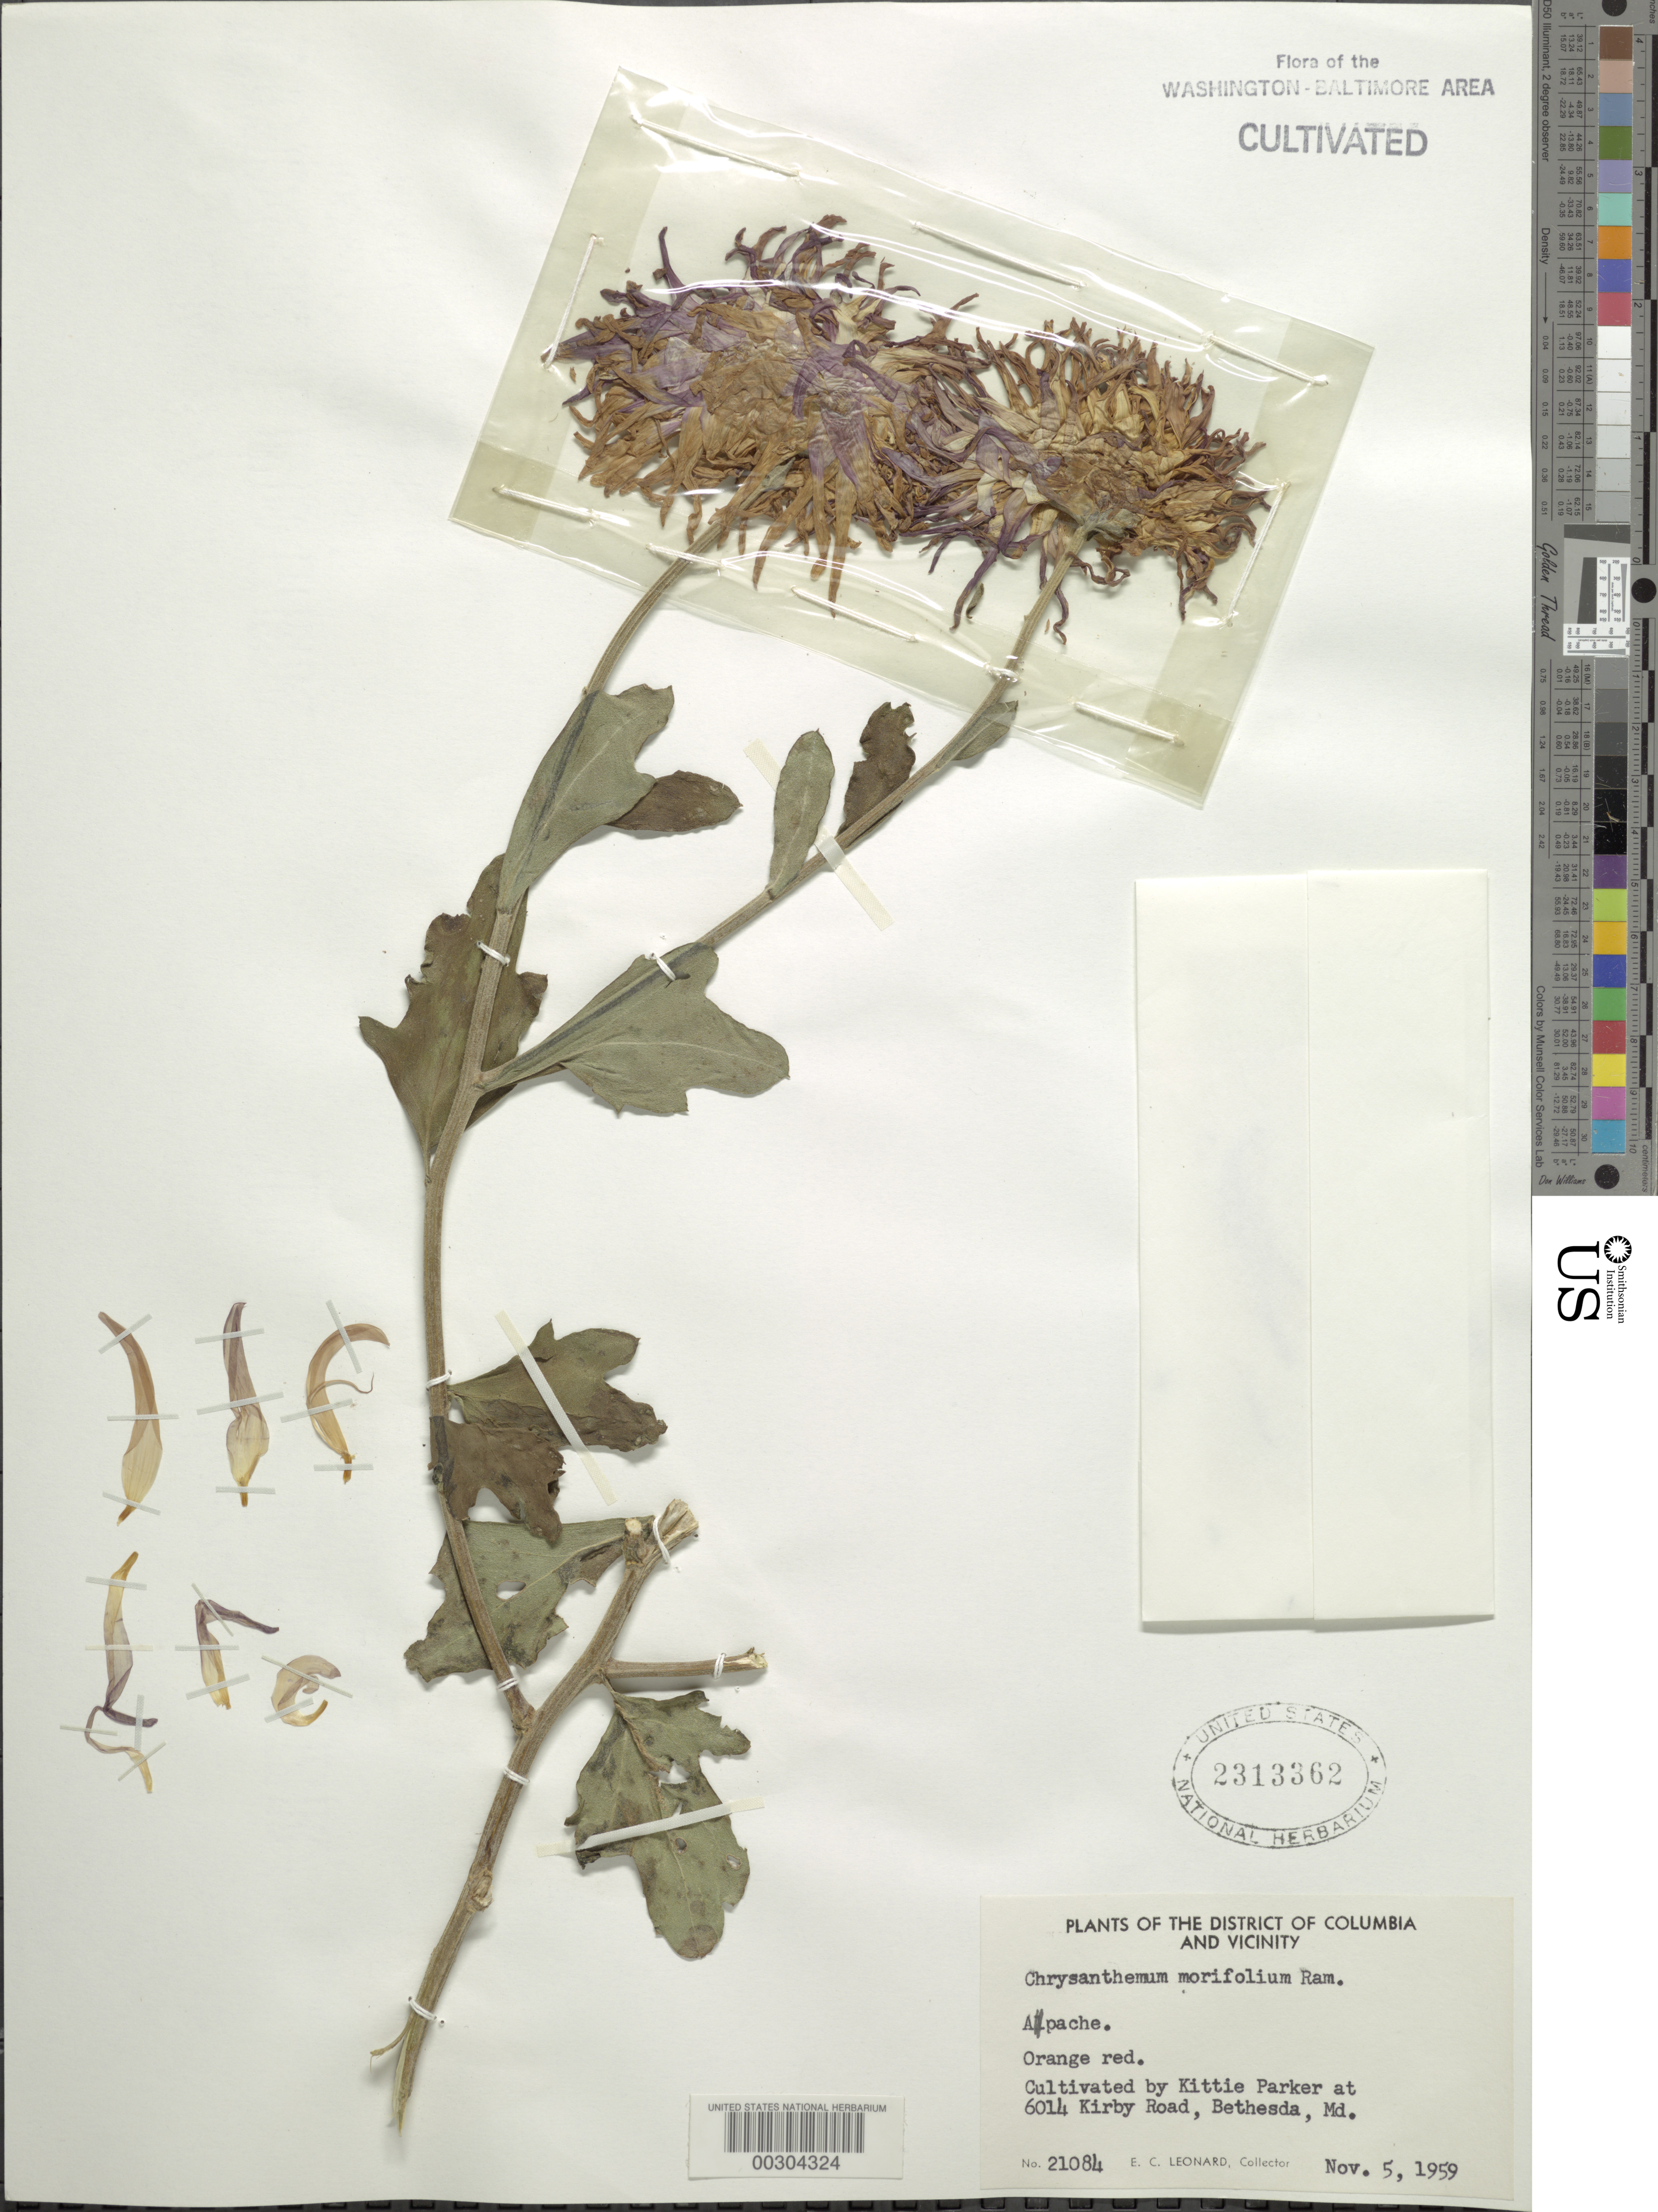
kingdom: Plantae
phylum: Tracheophyta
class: Magnoliopsida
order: Asterales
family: Asteraceae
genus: Chrysanthemum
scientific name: Chrysanthemum morifolium 'Apache'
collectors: E. C. Leonard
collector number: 21084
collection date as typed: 05 Nov 1959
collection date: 1959-11-05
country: United States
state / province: Maryland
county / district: Montgomery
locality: Bethesda, 6014 Kirby Rd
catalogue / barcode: US 2313362